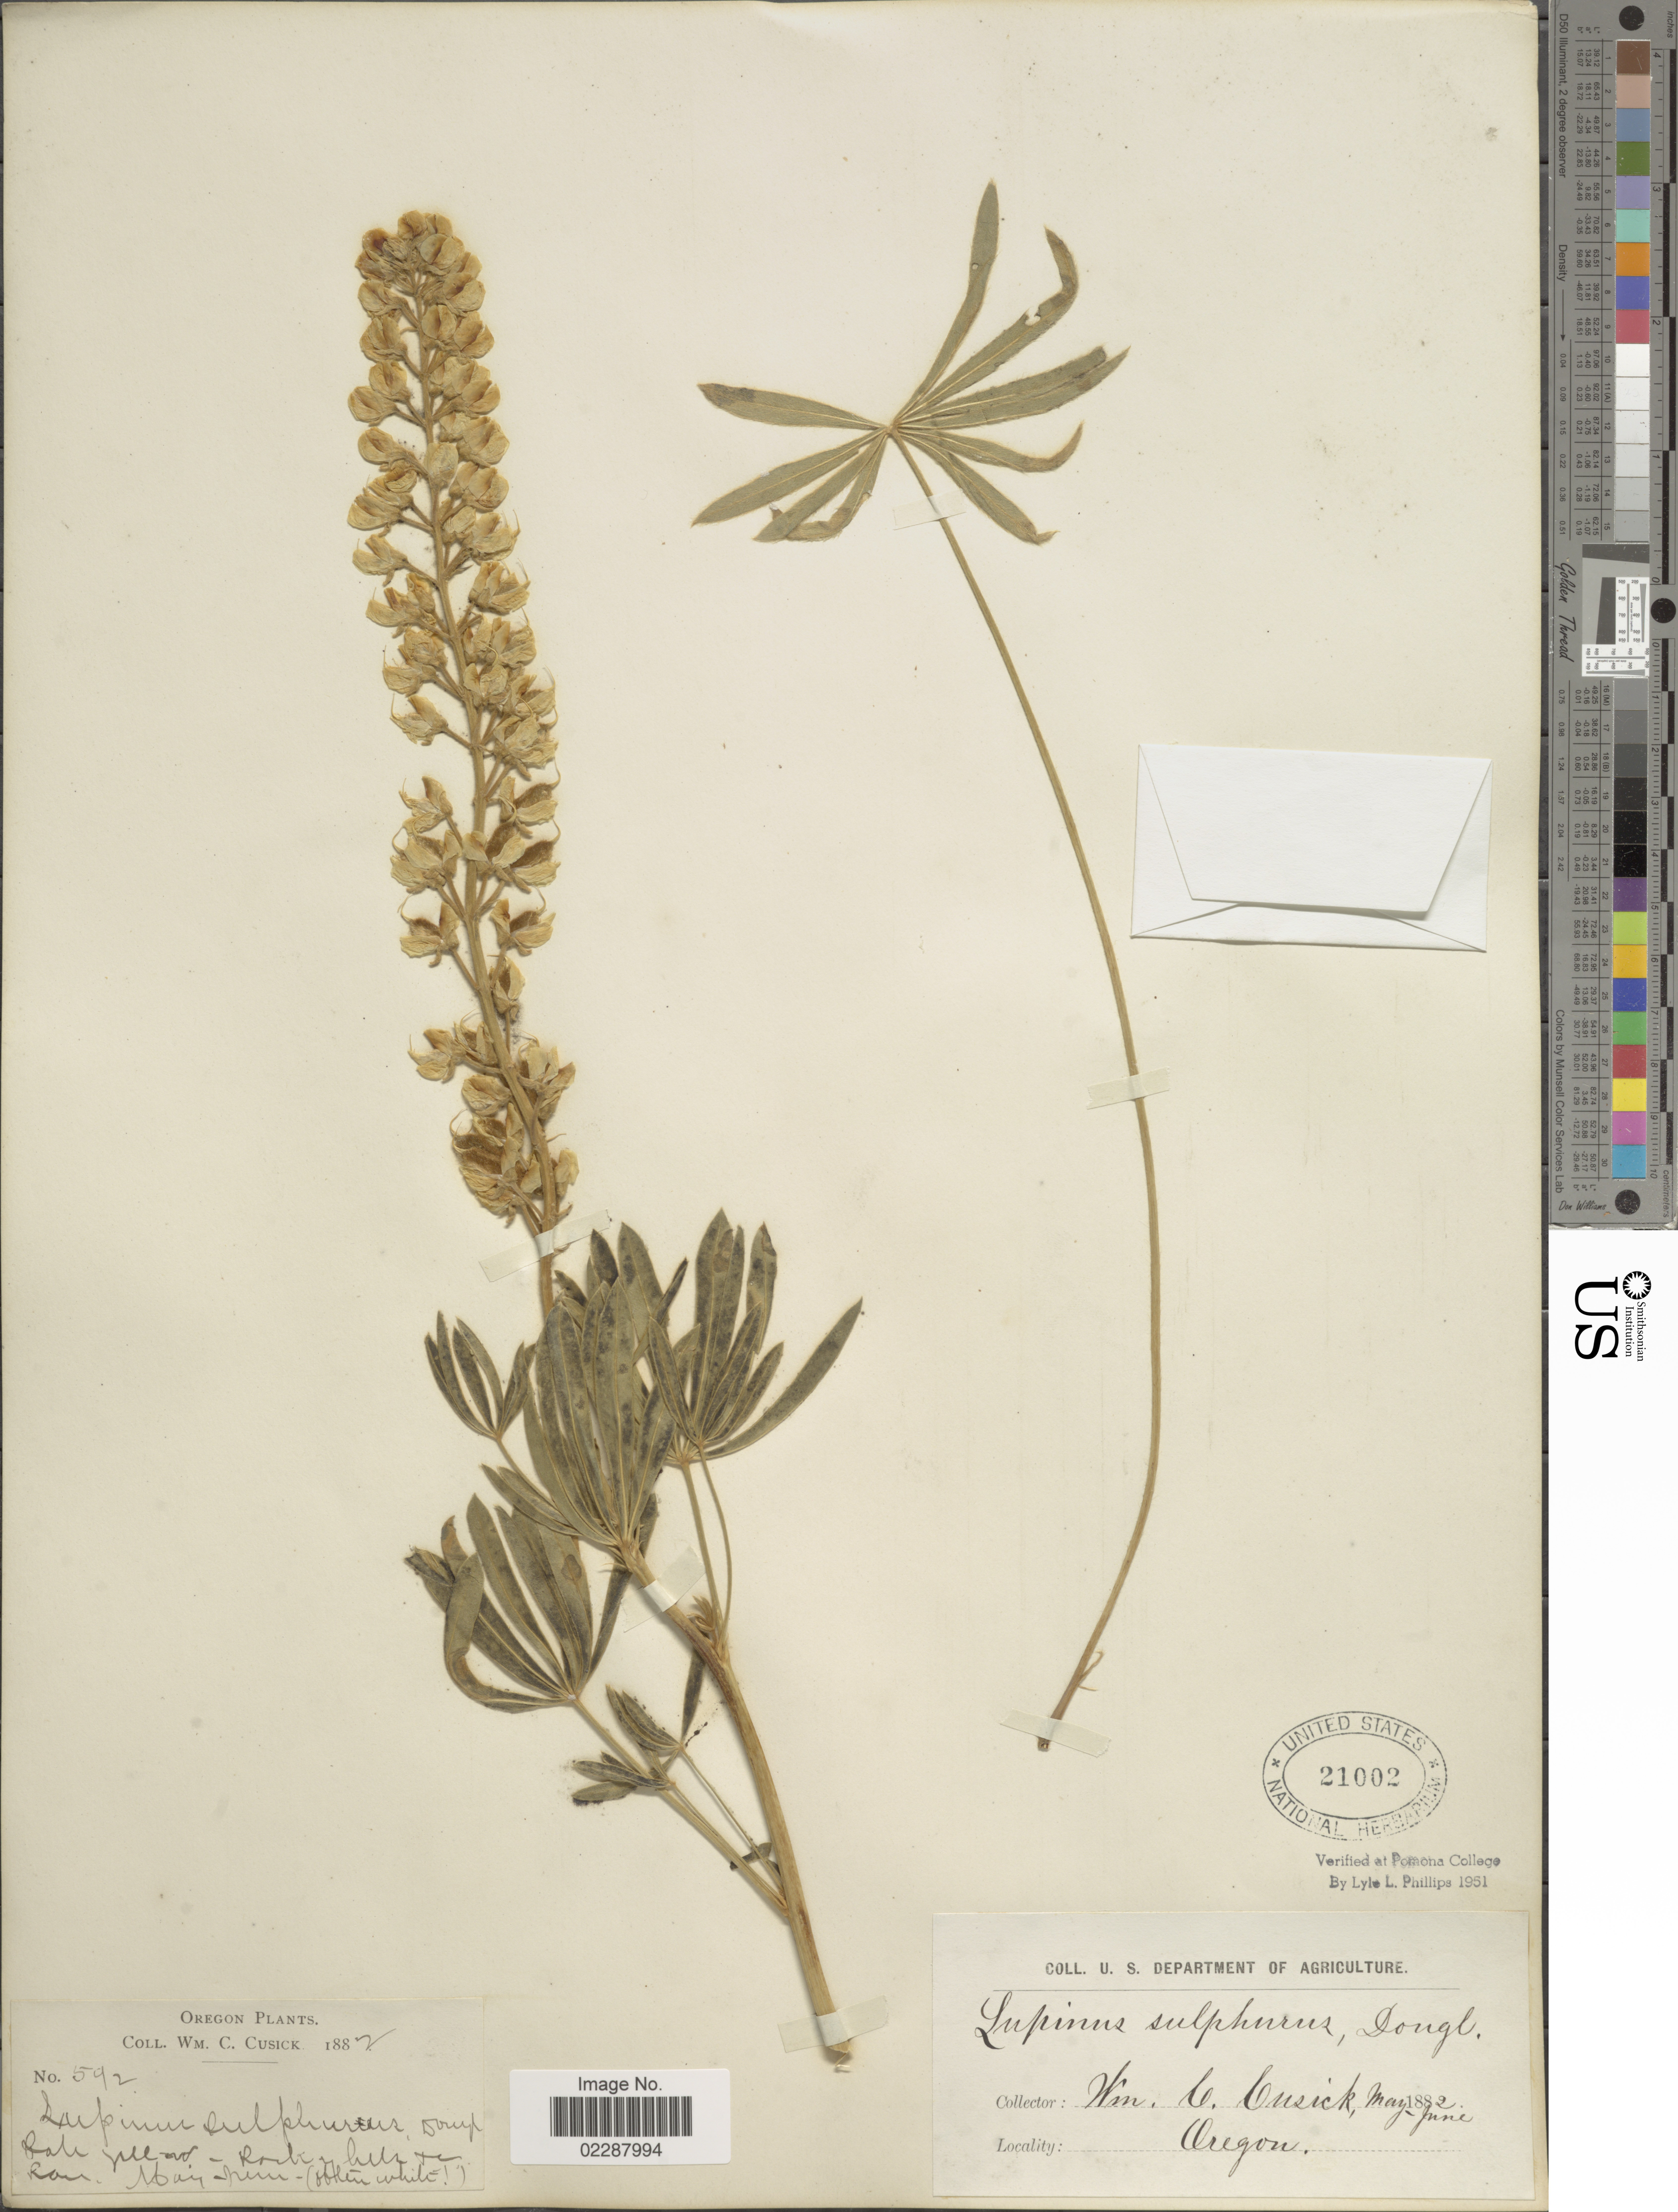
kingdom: Plantae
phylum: Tracheophyta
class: Magnoliopsida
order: Fabales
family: Fabaceae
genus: Lupinus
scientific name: Lupinus sulphureus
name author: Douglas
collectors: W. C. Cusick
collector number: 592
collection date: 1882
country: United States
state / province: Oregon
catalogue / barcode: US 21002